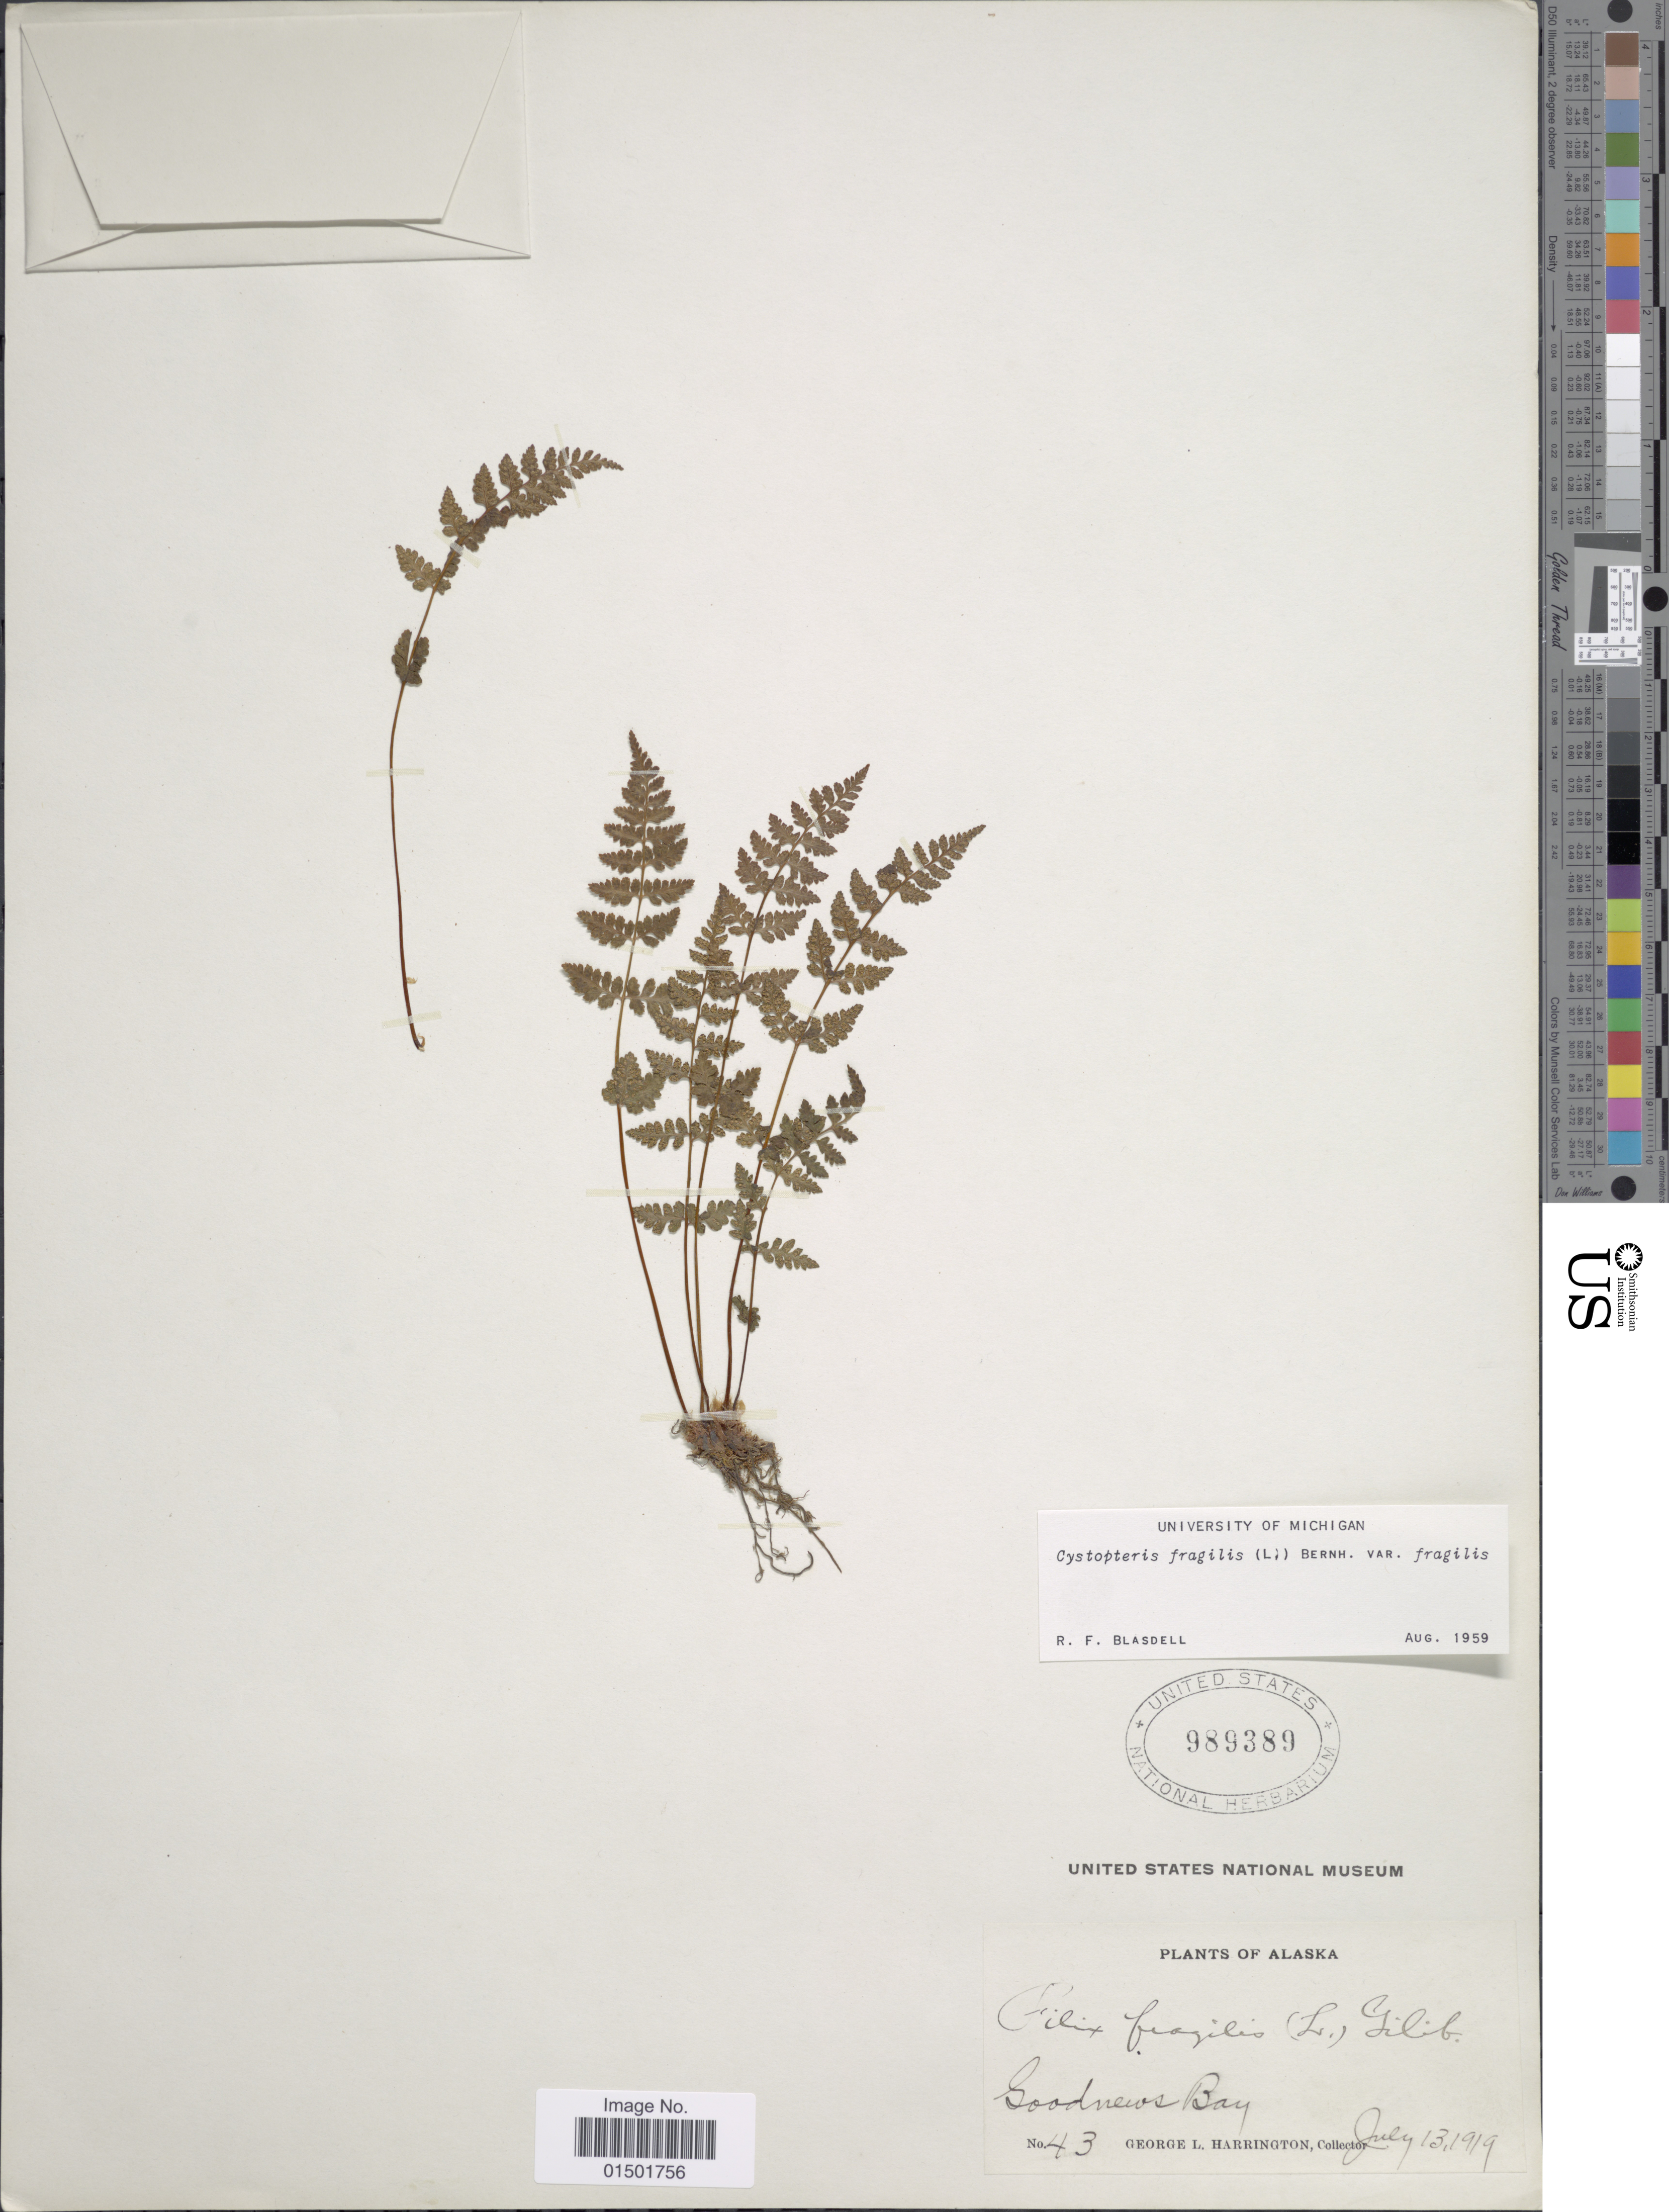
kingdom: Plantae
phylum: Tracheophyta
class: Polypodiopsida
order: Polypodiales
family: Cystopteridaceae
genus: Cystopteris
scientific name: Cystopteris fragilis var. fragilis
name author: (L.) Bernh.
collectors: G. Harrington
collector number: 43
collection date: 1919-07-13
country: United States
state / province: Alaska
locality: Goodnews Bay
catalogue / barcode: US 989389